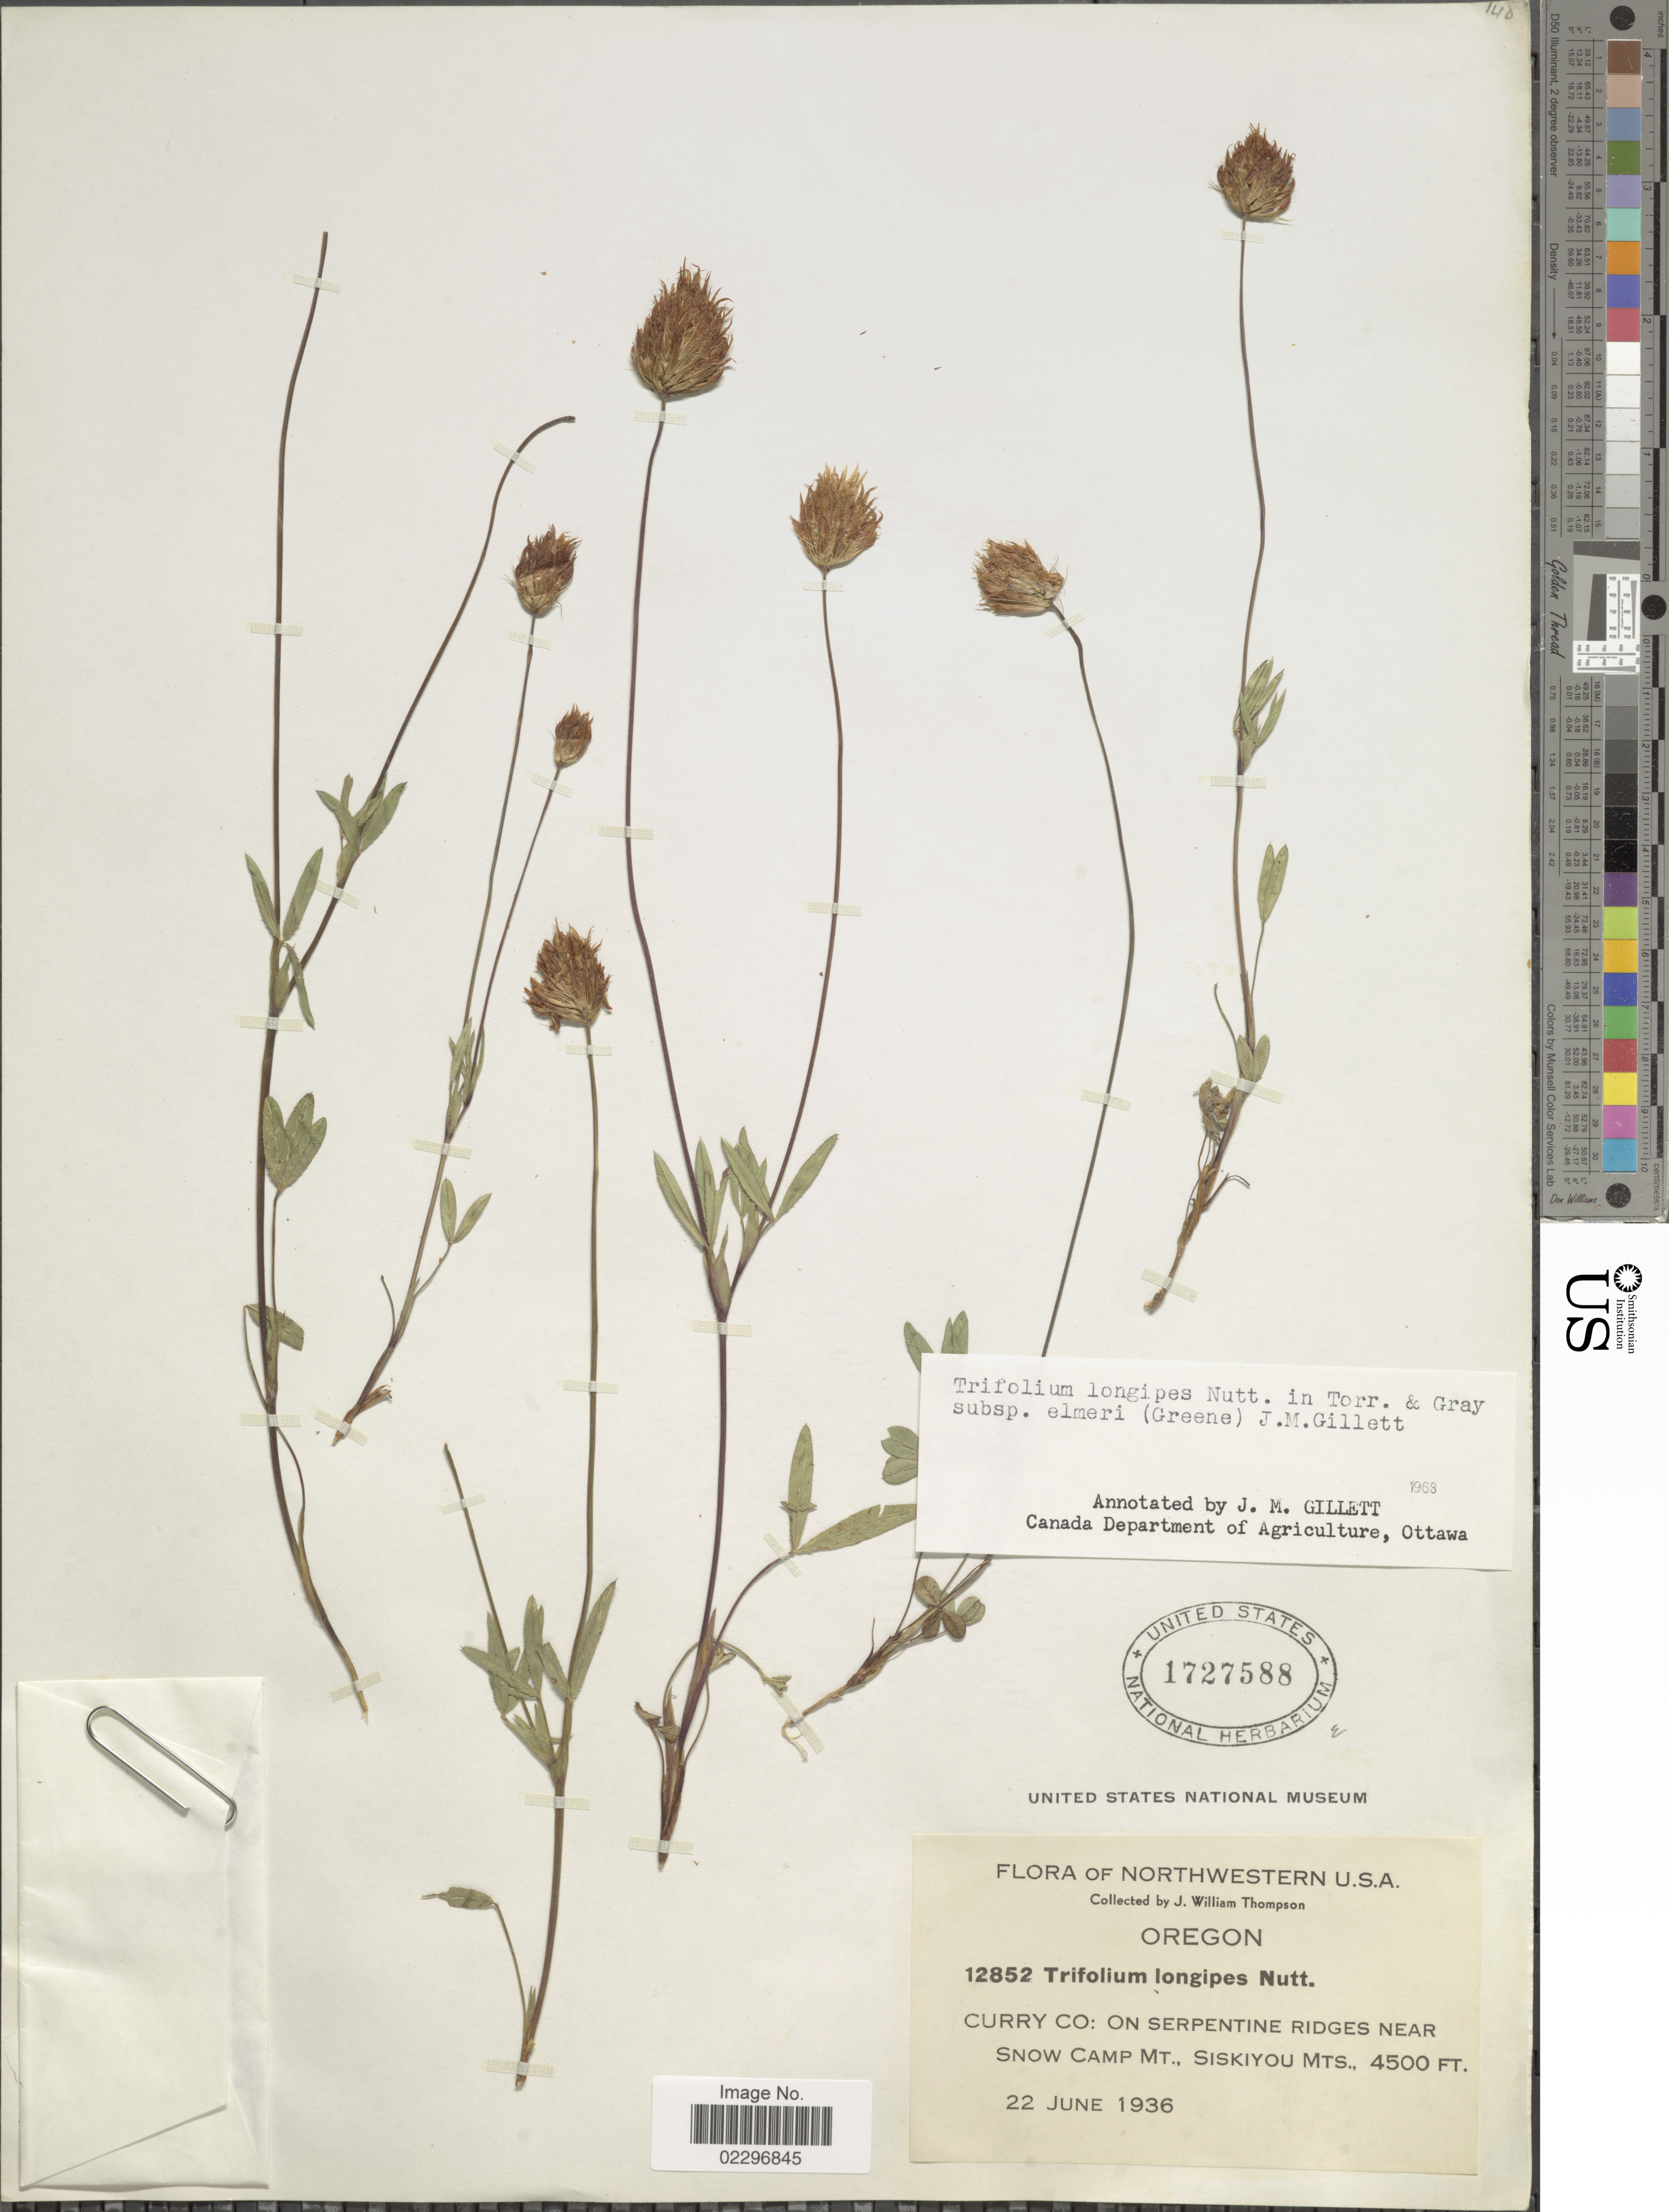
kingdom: Plantae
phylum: Tracheophyta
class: Magnoliopsida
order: Fabales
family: Fabaceae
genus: Trifolium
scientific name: Trifolium longipes subsp. elmeri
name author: (Greene) J.M. Gillett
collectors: J. W. Thompson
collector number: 12852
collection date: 1936-06-22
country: United States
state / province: Oregon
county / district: Curry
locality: Northwestern U.S.A., Curry Co: On Serpentine Ridges Near Snow Camp Mt., Siskiyou Mts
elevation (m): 1372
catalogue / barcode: US 1727588